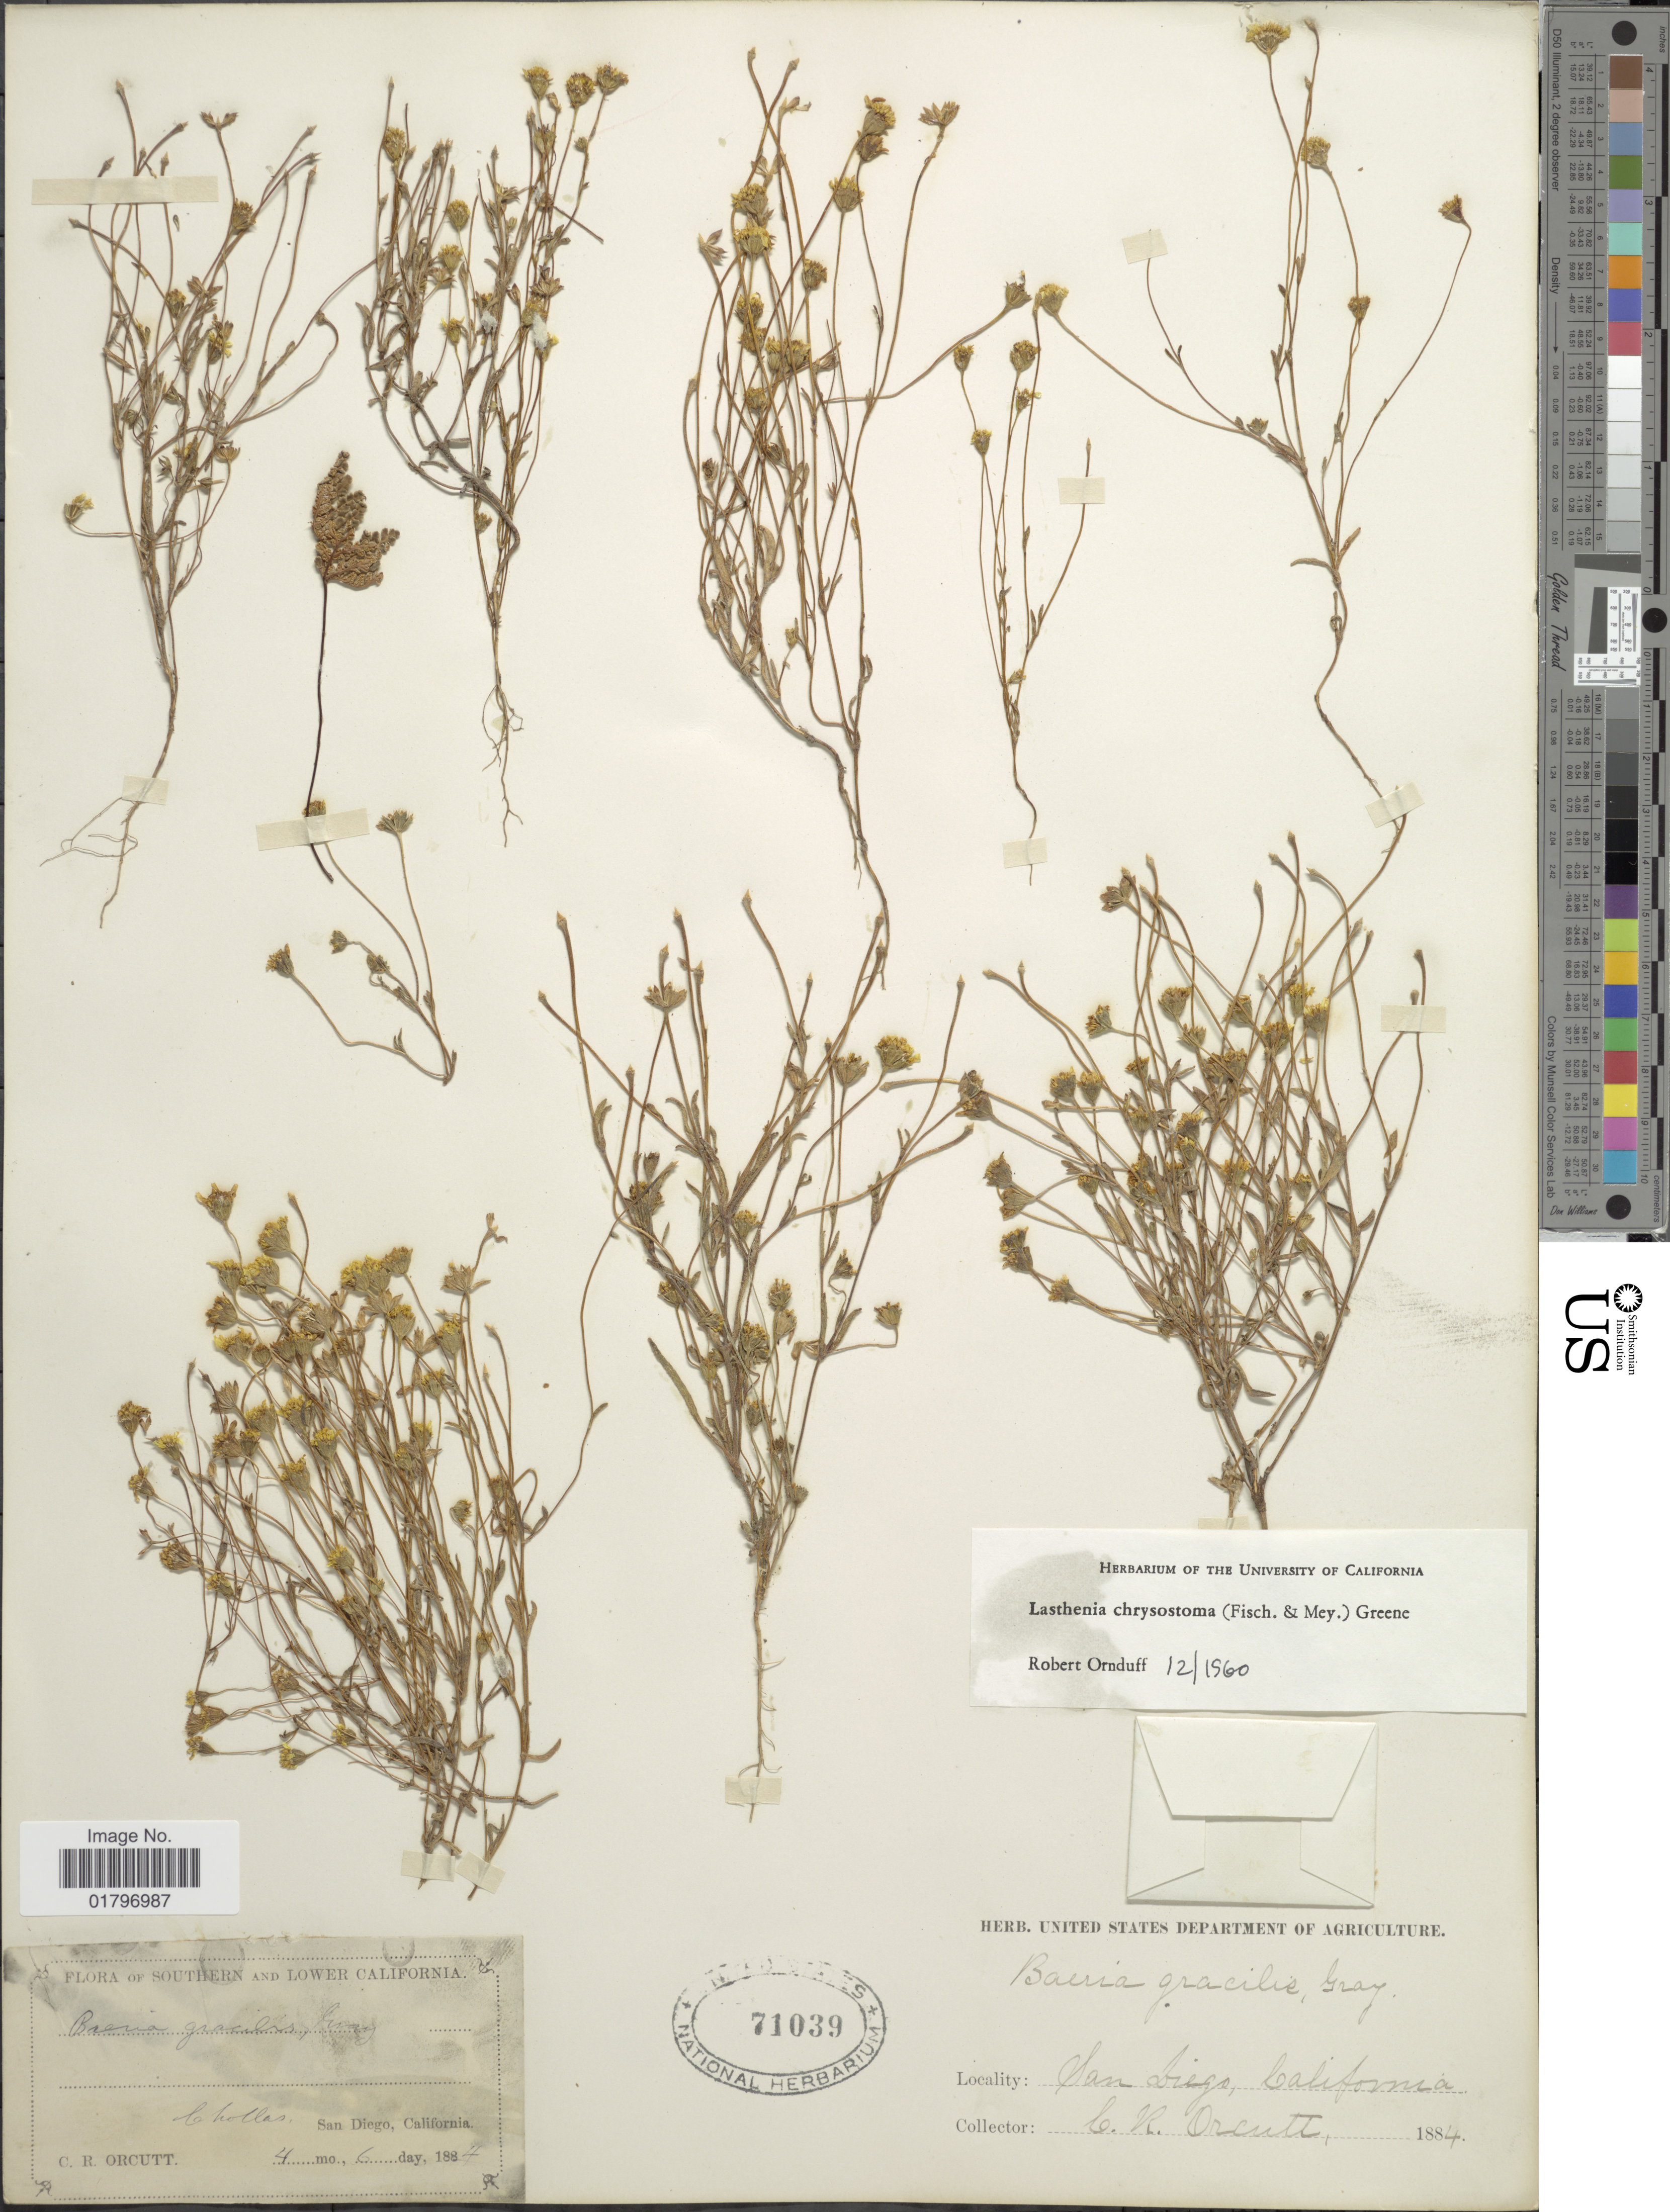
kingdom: Plantae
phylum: Tracheophyta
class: Magnoliopsida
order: Asterales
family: Asteraceae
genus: Lasthenia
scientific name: Lasthenia chrysostoma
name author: (Fisch. & C.A. Mey.) Greene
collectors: C. R. Orcutt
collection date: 1884-04-06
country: United States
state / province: California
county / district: San Diego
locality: Southern and Lower California. Chollas, San Diego, California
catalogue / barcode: US 71039